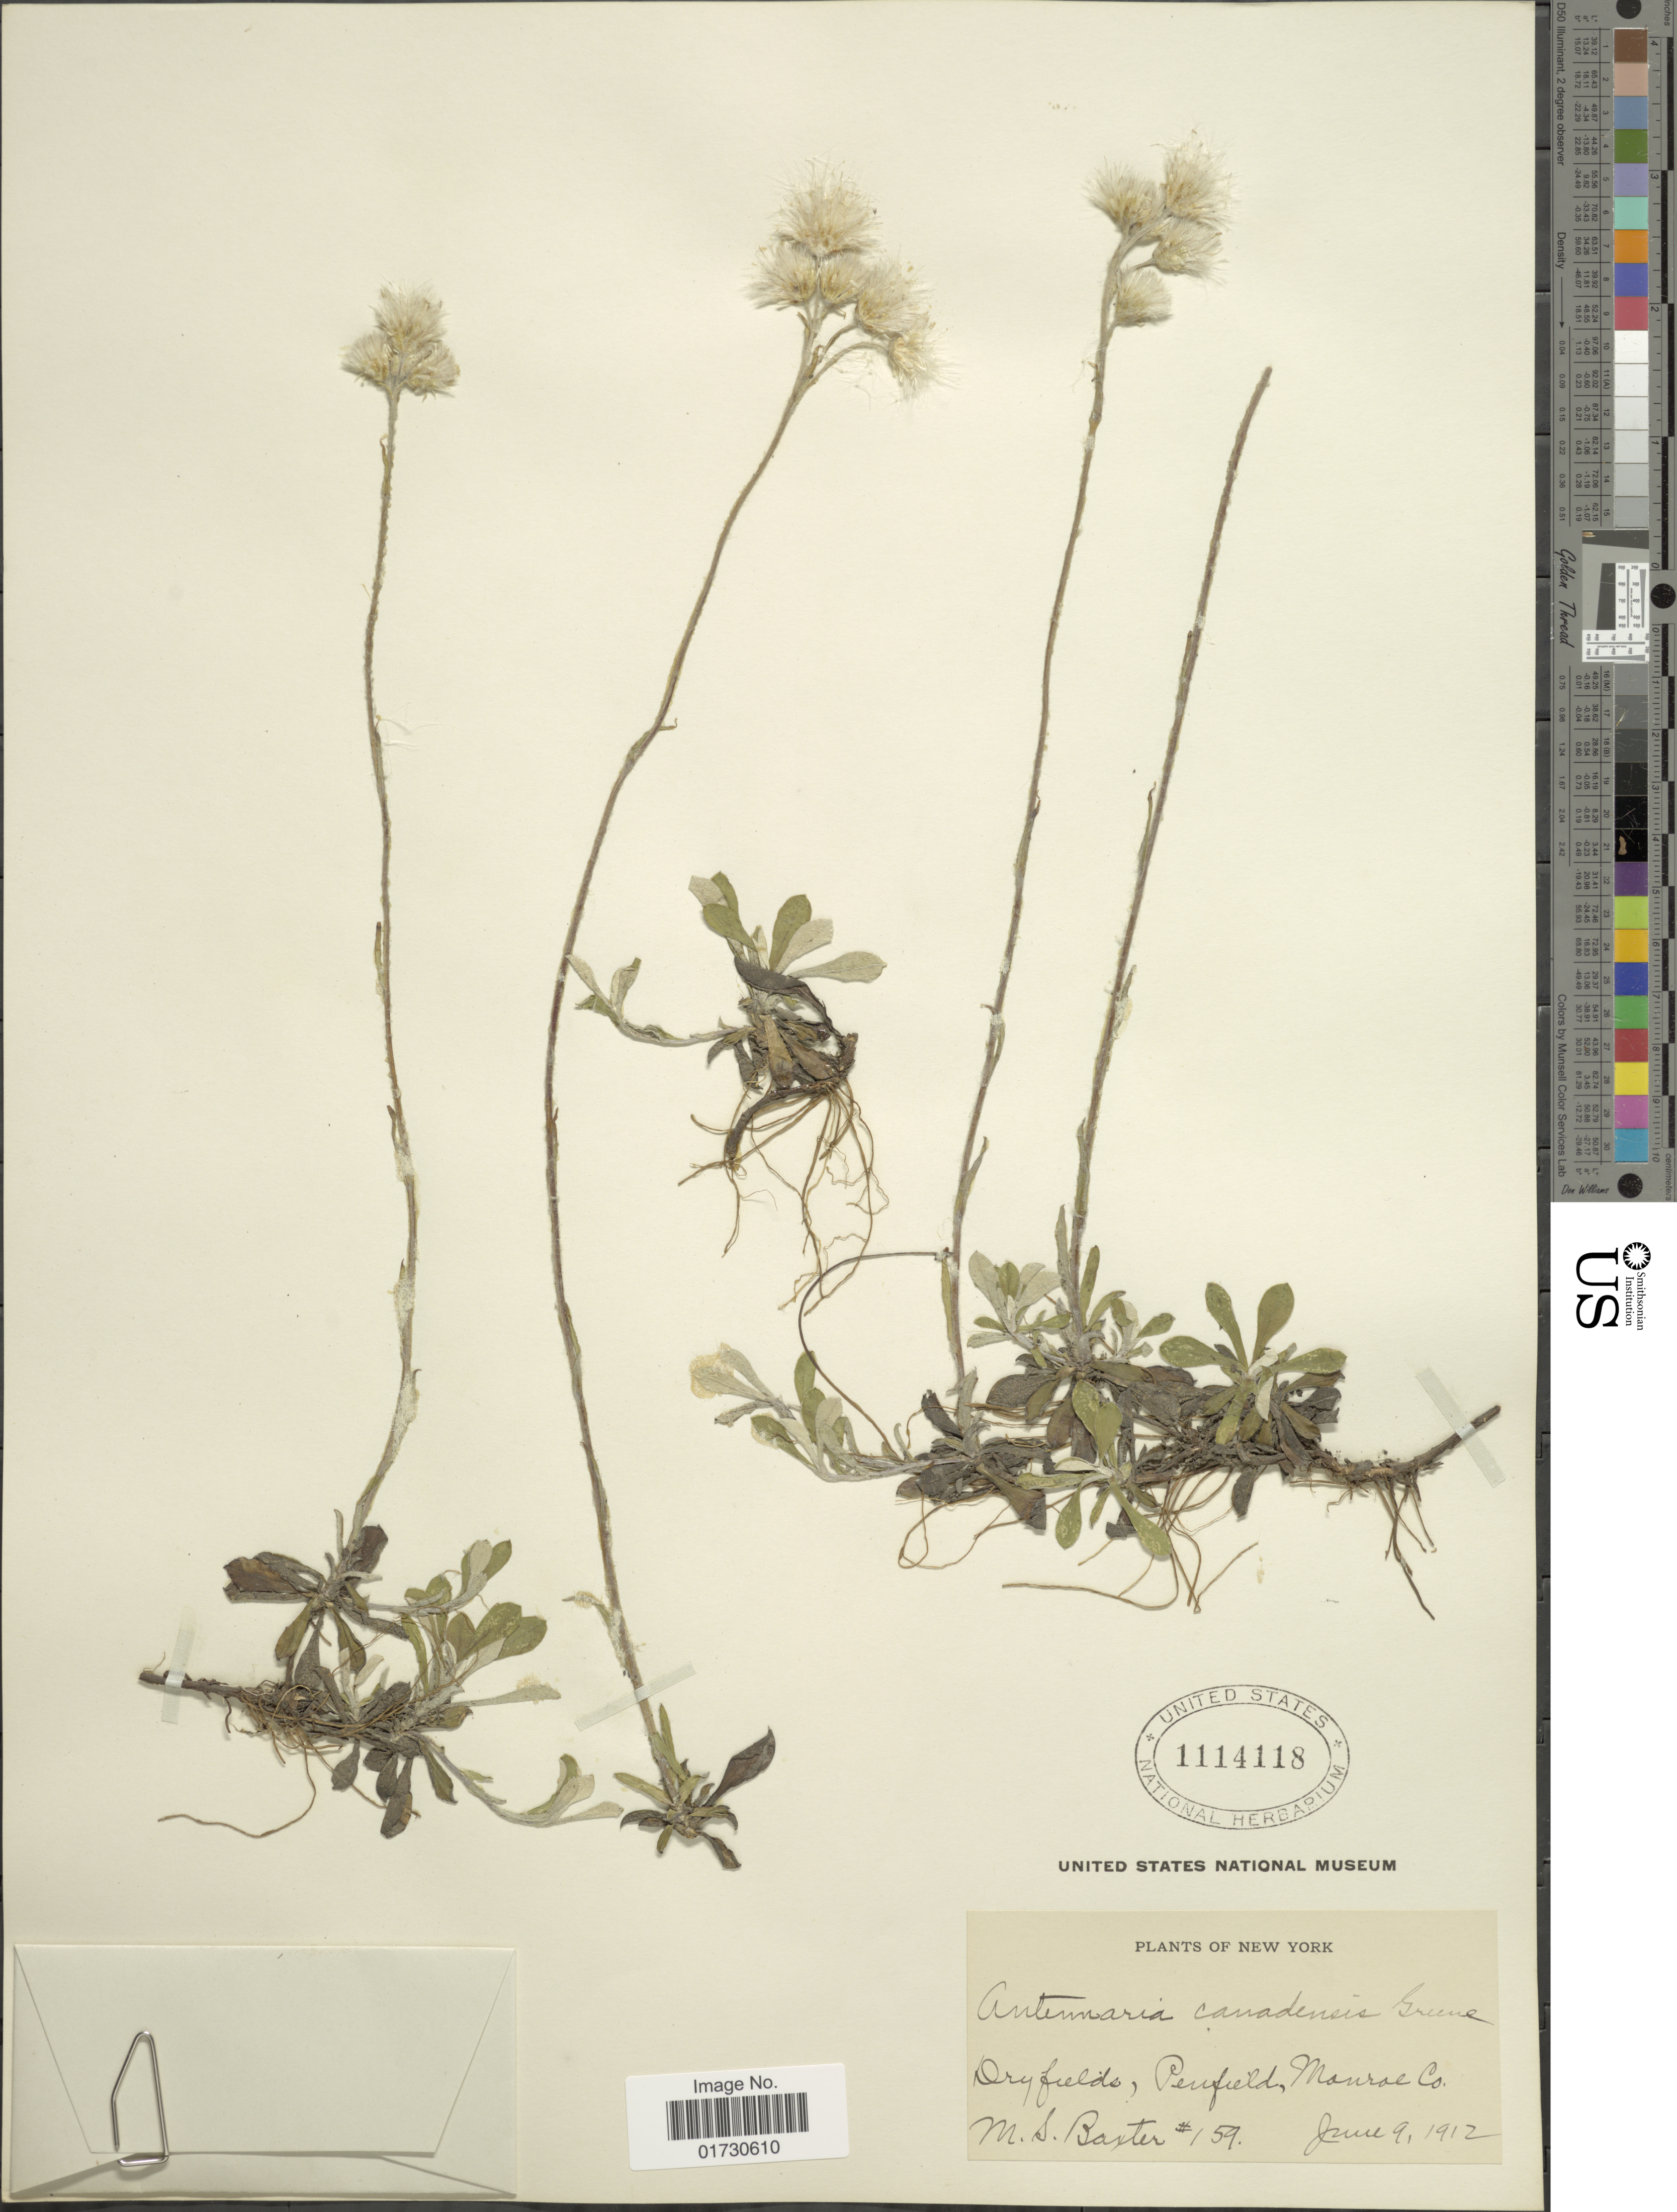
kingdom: Plantae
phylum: Tracheophyta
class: Magnoliopsida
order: Asterales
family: Asteraceae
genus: Antennaria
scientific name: Antennaria canadensis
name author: Greene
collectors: M. Baxter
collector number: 159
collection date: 1912-06-09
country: United States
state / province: New York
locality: Dry fields, Penfield, Monroe Co.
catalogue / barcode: US 1114118